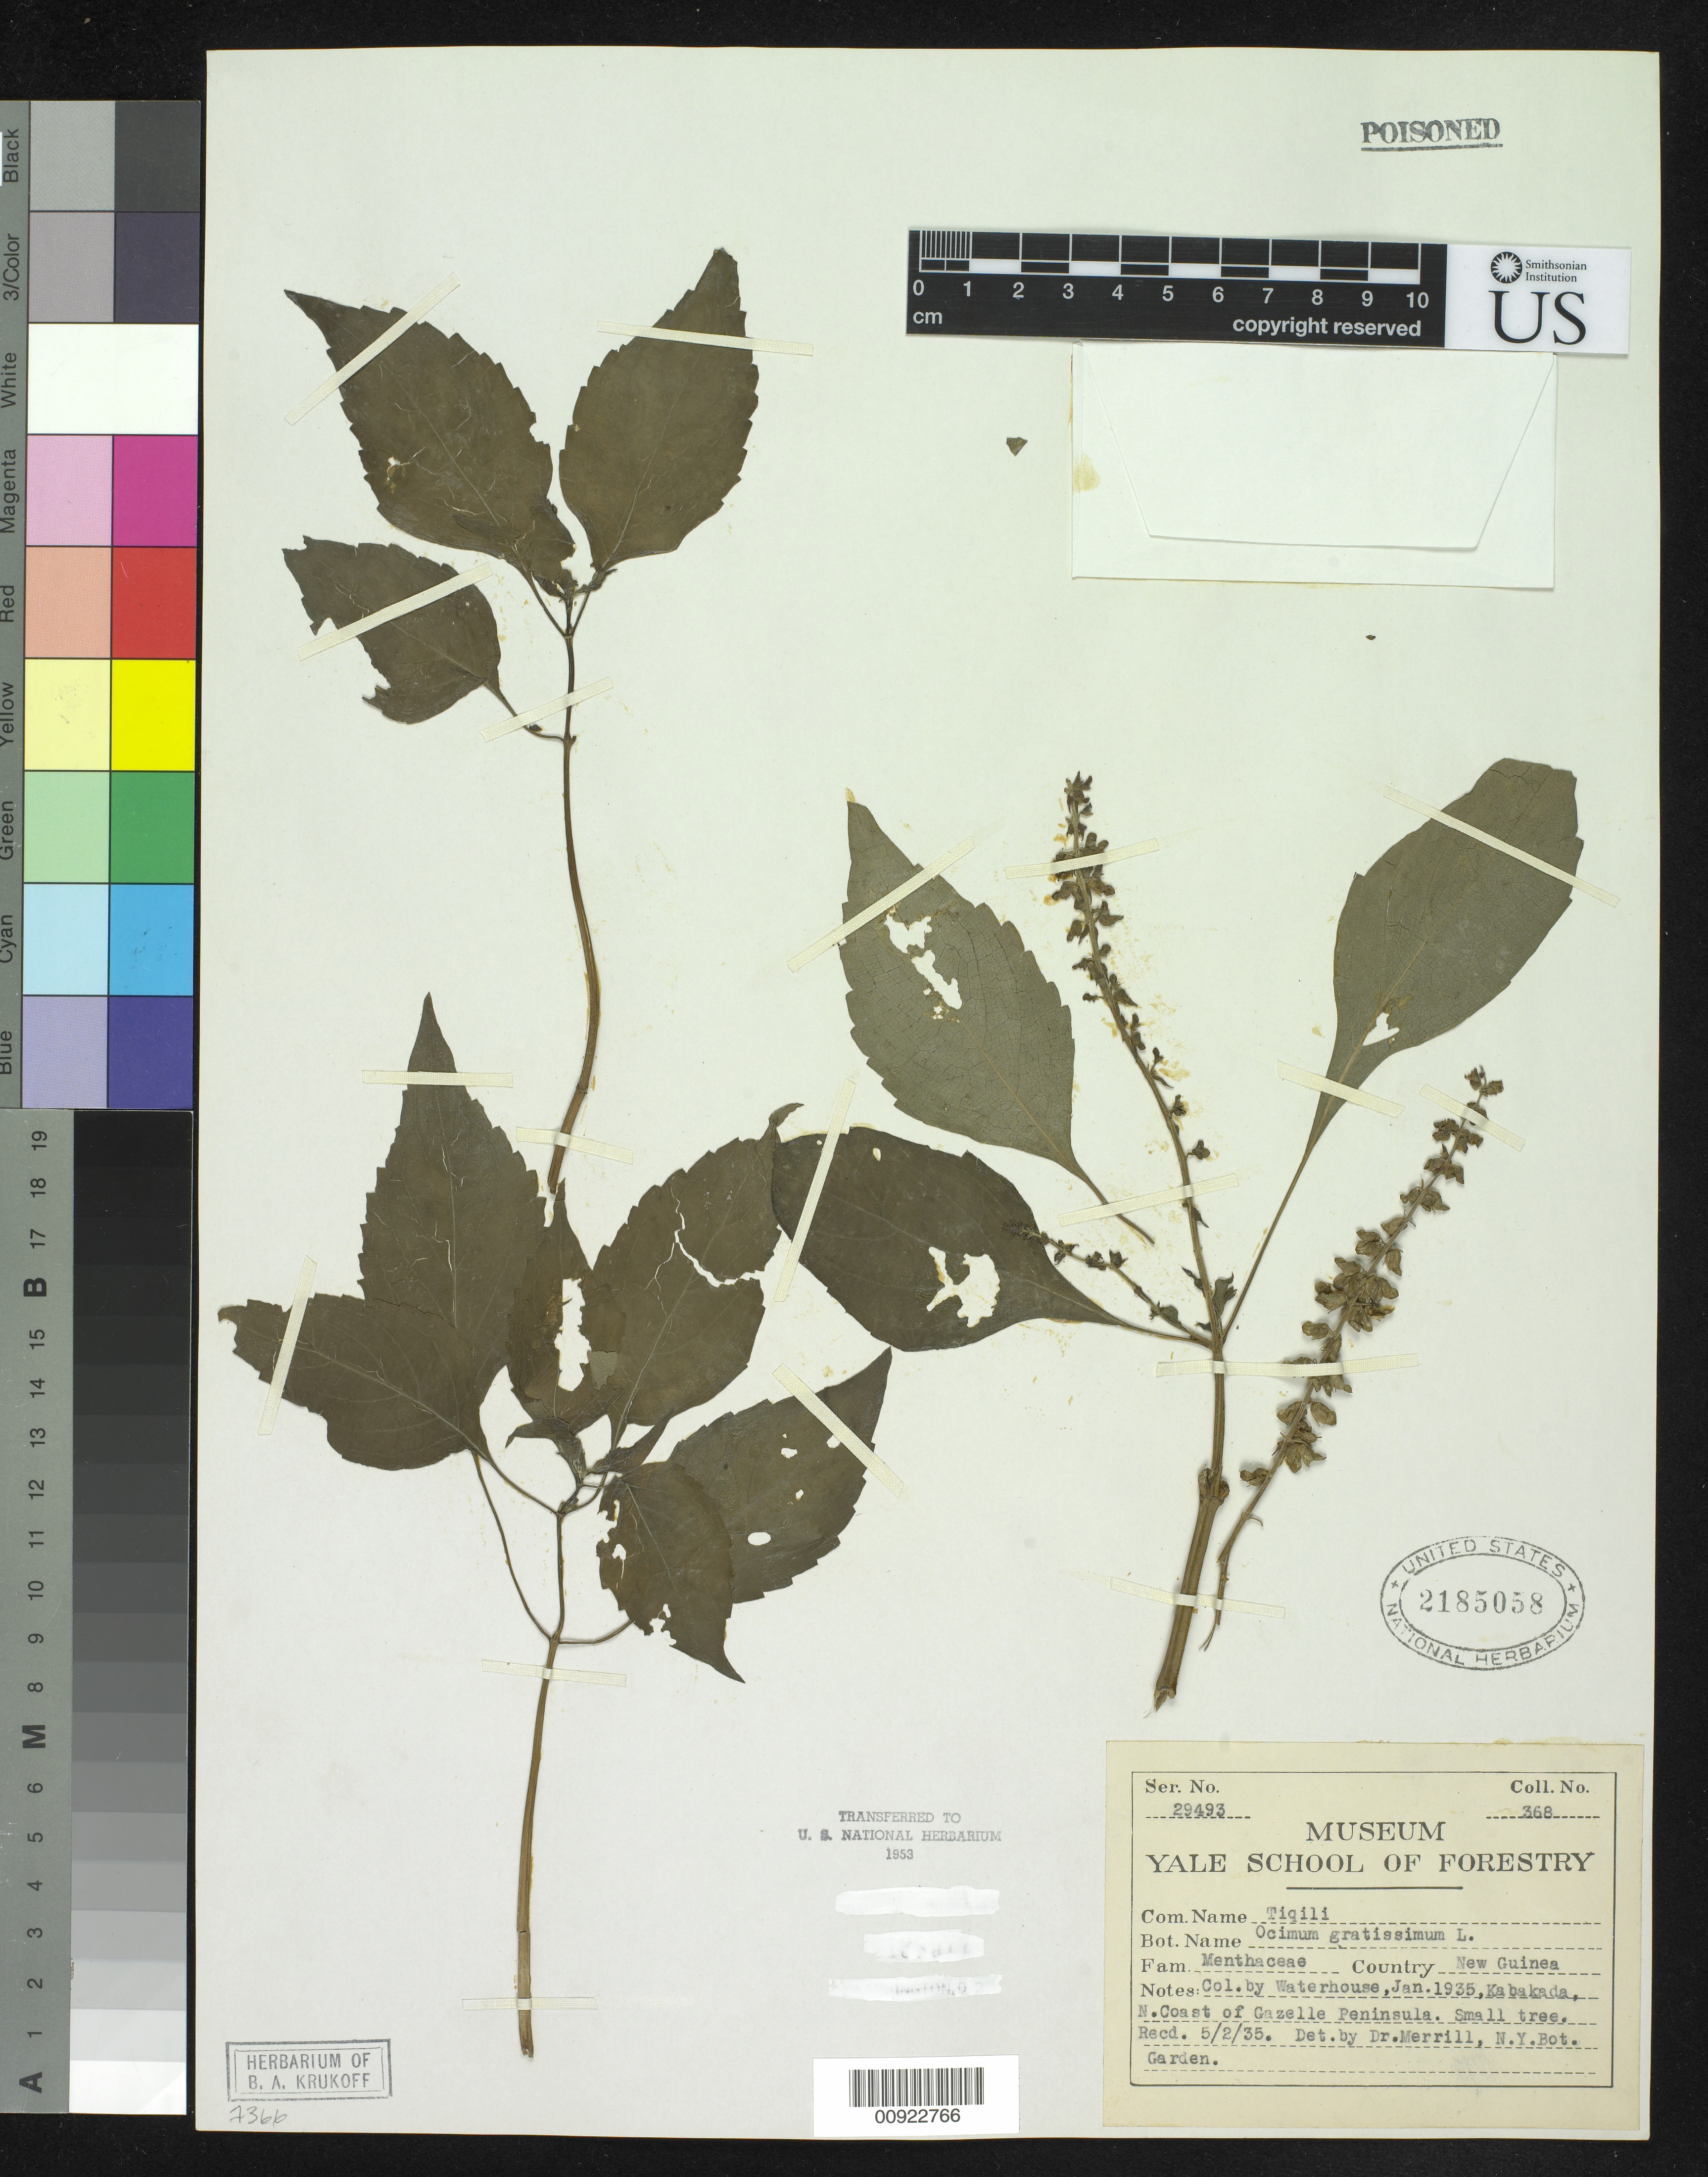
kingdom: Plantae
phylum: Tracheophyta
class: Magnoliopsida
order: Lamiales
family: Lamiaceae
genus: Ocimum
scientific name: Ocimum gratissimum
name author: L.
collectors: J. Waterhouse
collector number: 368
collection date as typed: Jan 1935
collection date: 1935-01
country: Papua New Guinea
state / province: East New Britain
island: New Britain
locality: North Coast of Gazelle Peninsula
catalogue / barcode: US 2185058